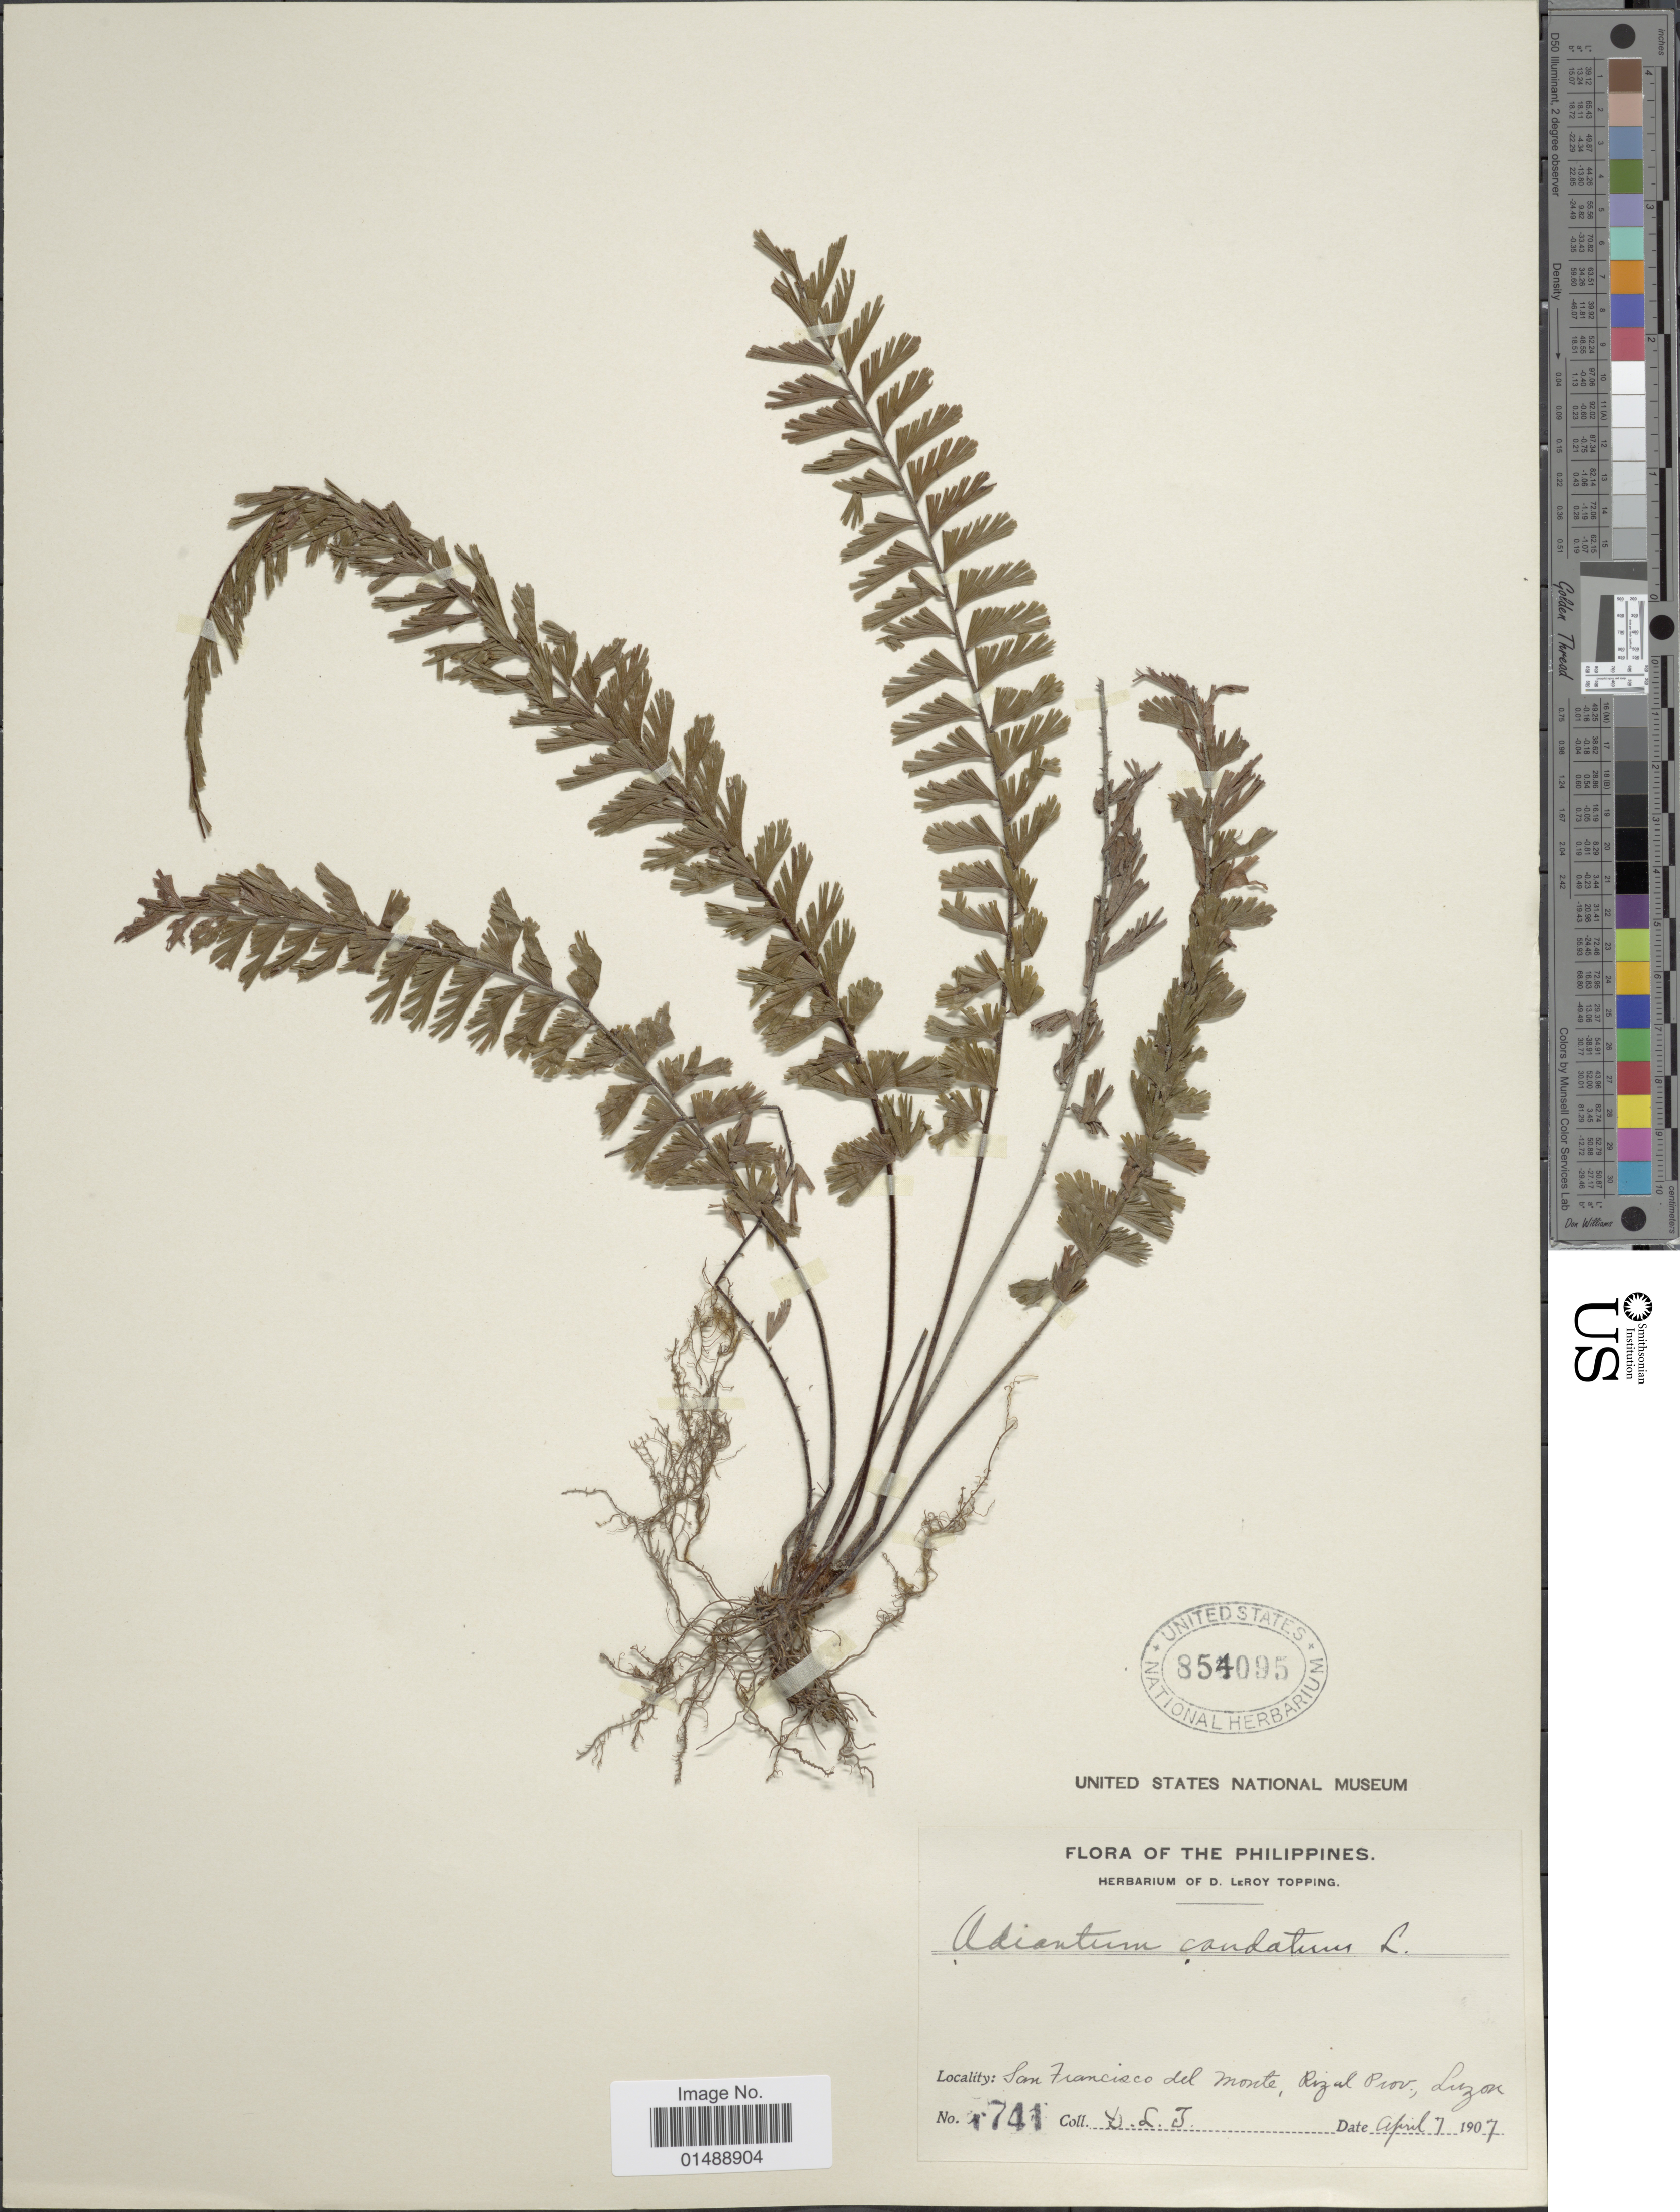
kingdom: Plantae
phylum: Tracheophyta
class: Polypodiopsida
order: Polypodiales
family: Pteridaceae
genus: Adiantum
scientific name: Adiantum caudatum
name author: L.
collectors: D. L. Topping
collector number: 741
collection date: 1907-04-07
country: Philippines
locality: San Francisco del Monte, Rizal Prov, Luzon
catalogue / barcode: US 854095